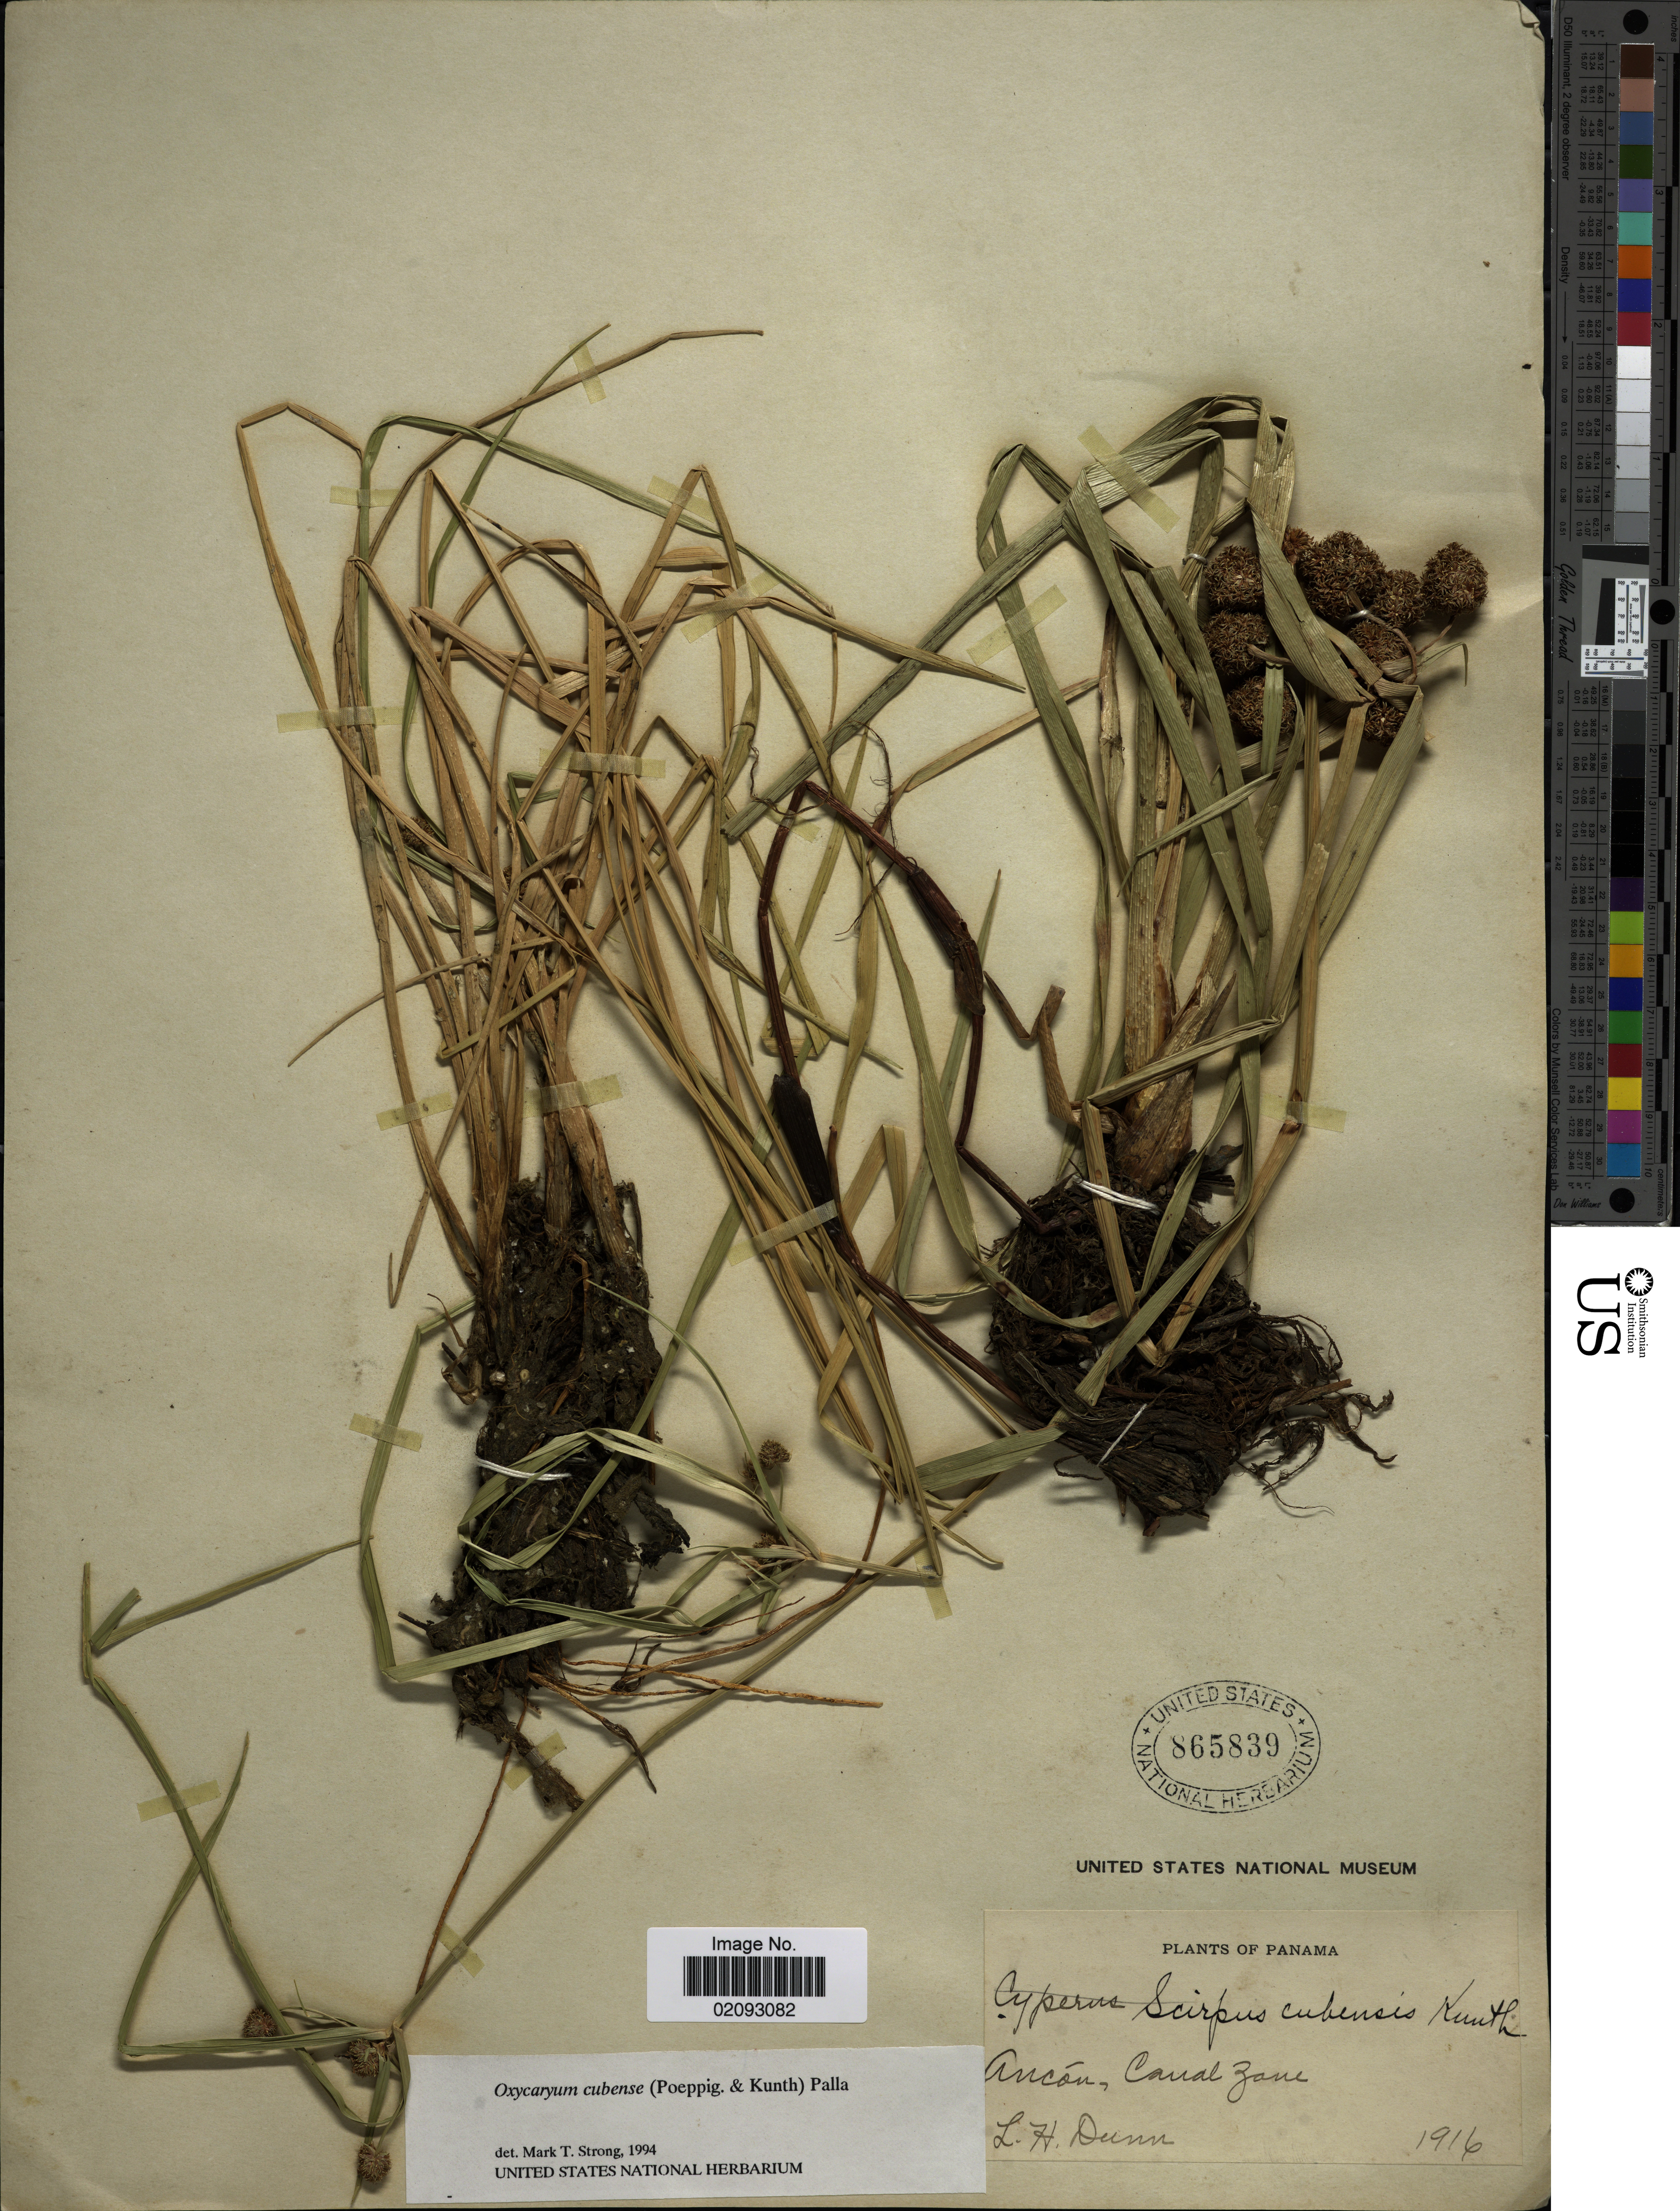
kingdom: Plantae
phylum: Tracheophyta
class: Liliopsida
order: Poales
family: Cyperaceae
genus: Cyperus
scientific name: Cyperus blepharoleptos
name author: Steud.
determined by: Strong, M. T., (US), Smithsonian Institution - National Museum of Natural History (UNITED STATES)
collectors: L. Dunn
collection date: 1916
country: Panama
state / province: Colón / Panamá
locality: Ancón, Canal Zone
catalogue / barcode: US 865839